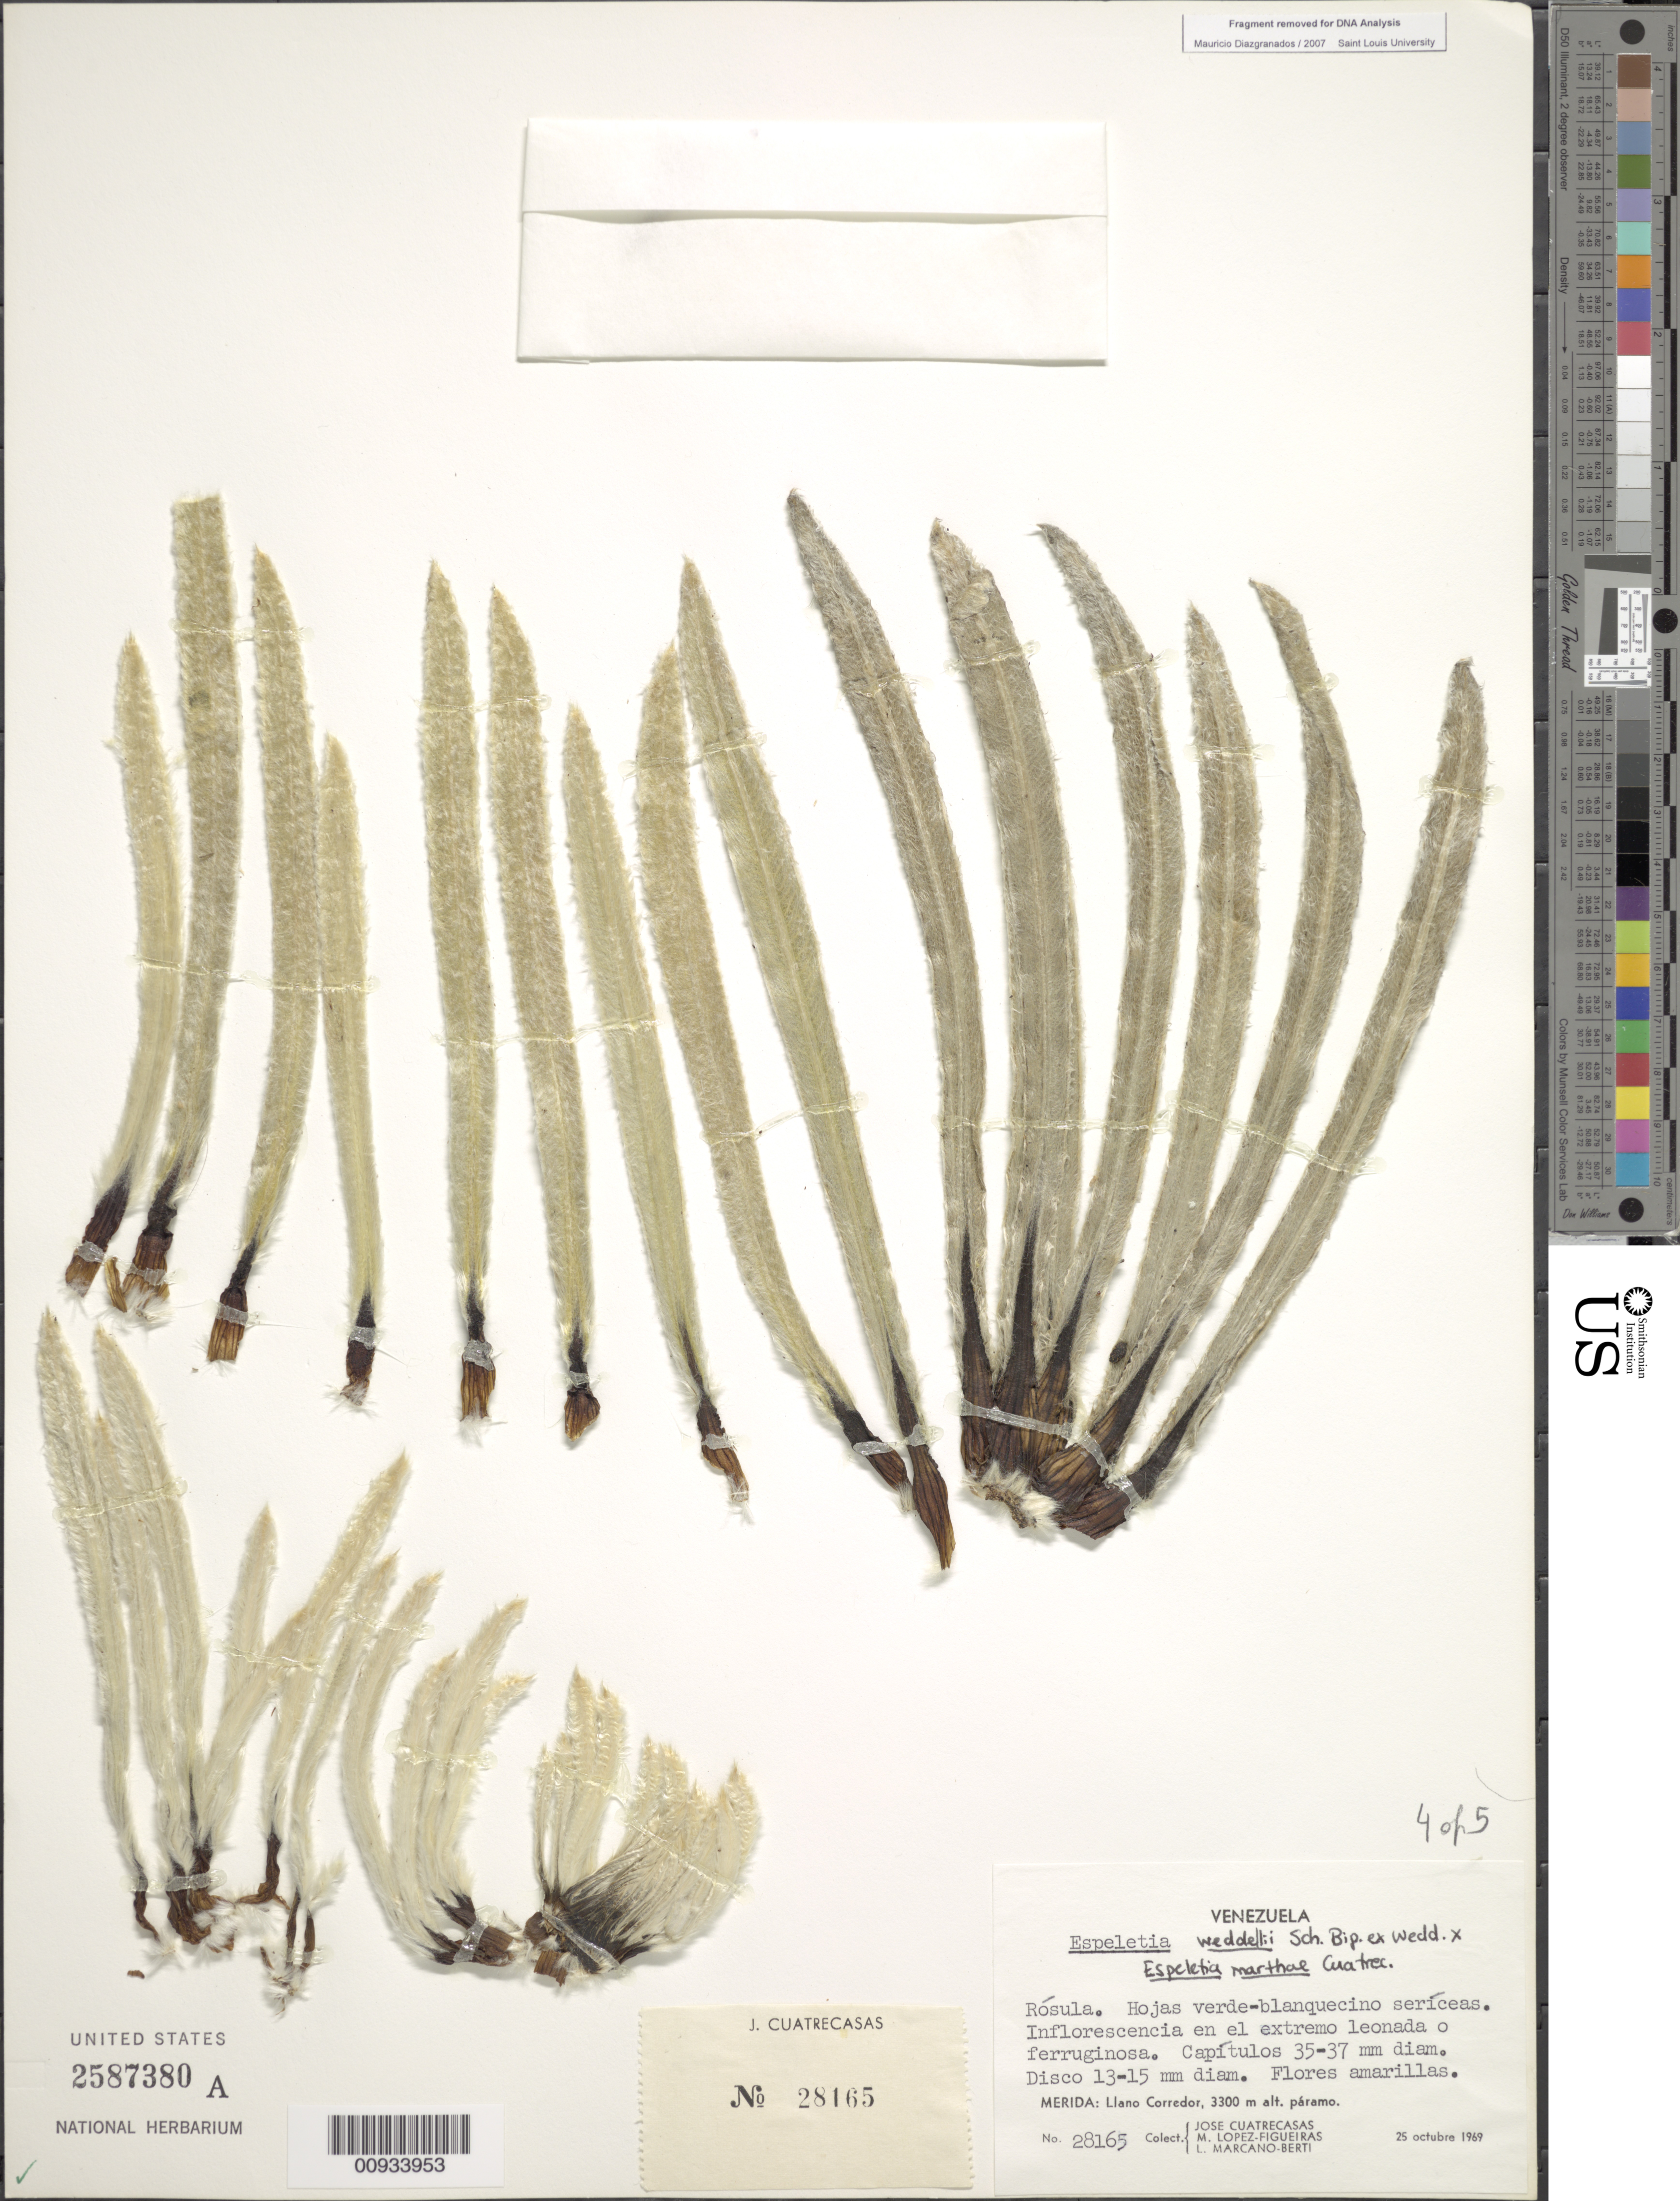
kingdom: Plantae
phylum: Tracheophyta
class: Magnoliopsida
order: Asterales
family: Asteraceae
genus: Espeletia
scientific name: Espeletia marthae x E. weddellii Sch. Bip. ex Wedd.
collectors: J. Cuatrecasas, M. López Figueiras & L. Marcano-Berti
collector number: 28165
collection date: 1969-10-25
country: Venezuela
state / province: Mérida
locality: Llano Corredor, Paramo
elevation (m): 3300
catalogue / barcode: US 2587380A